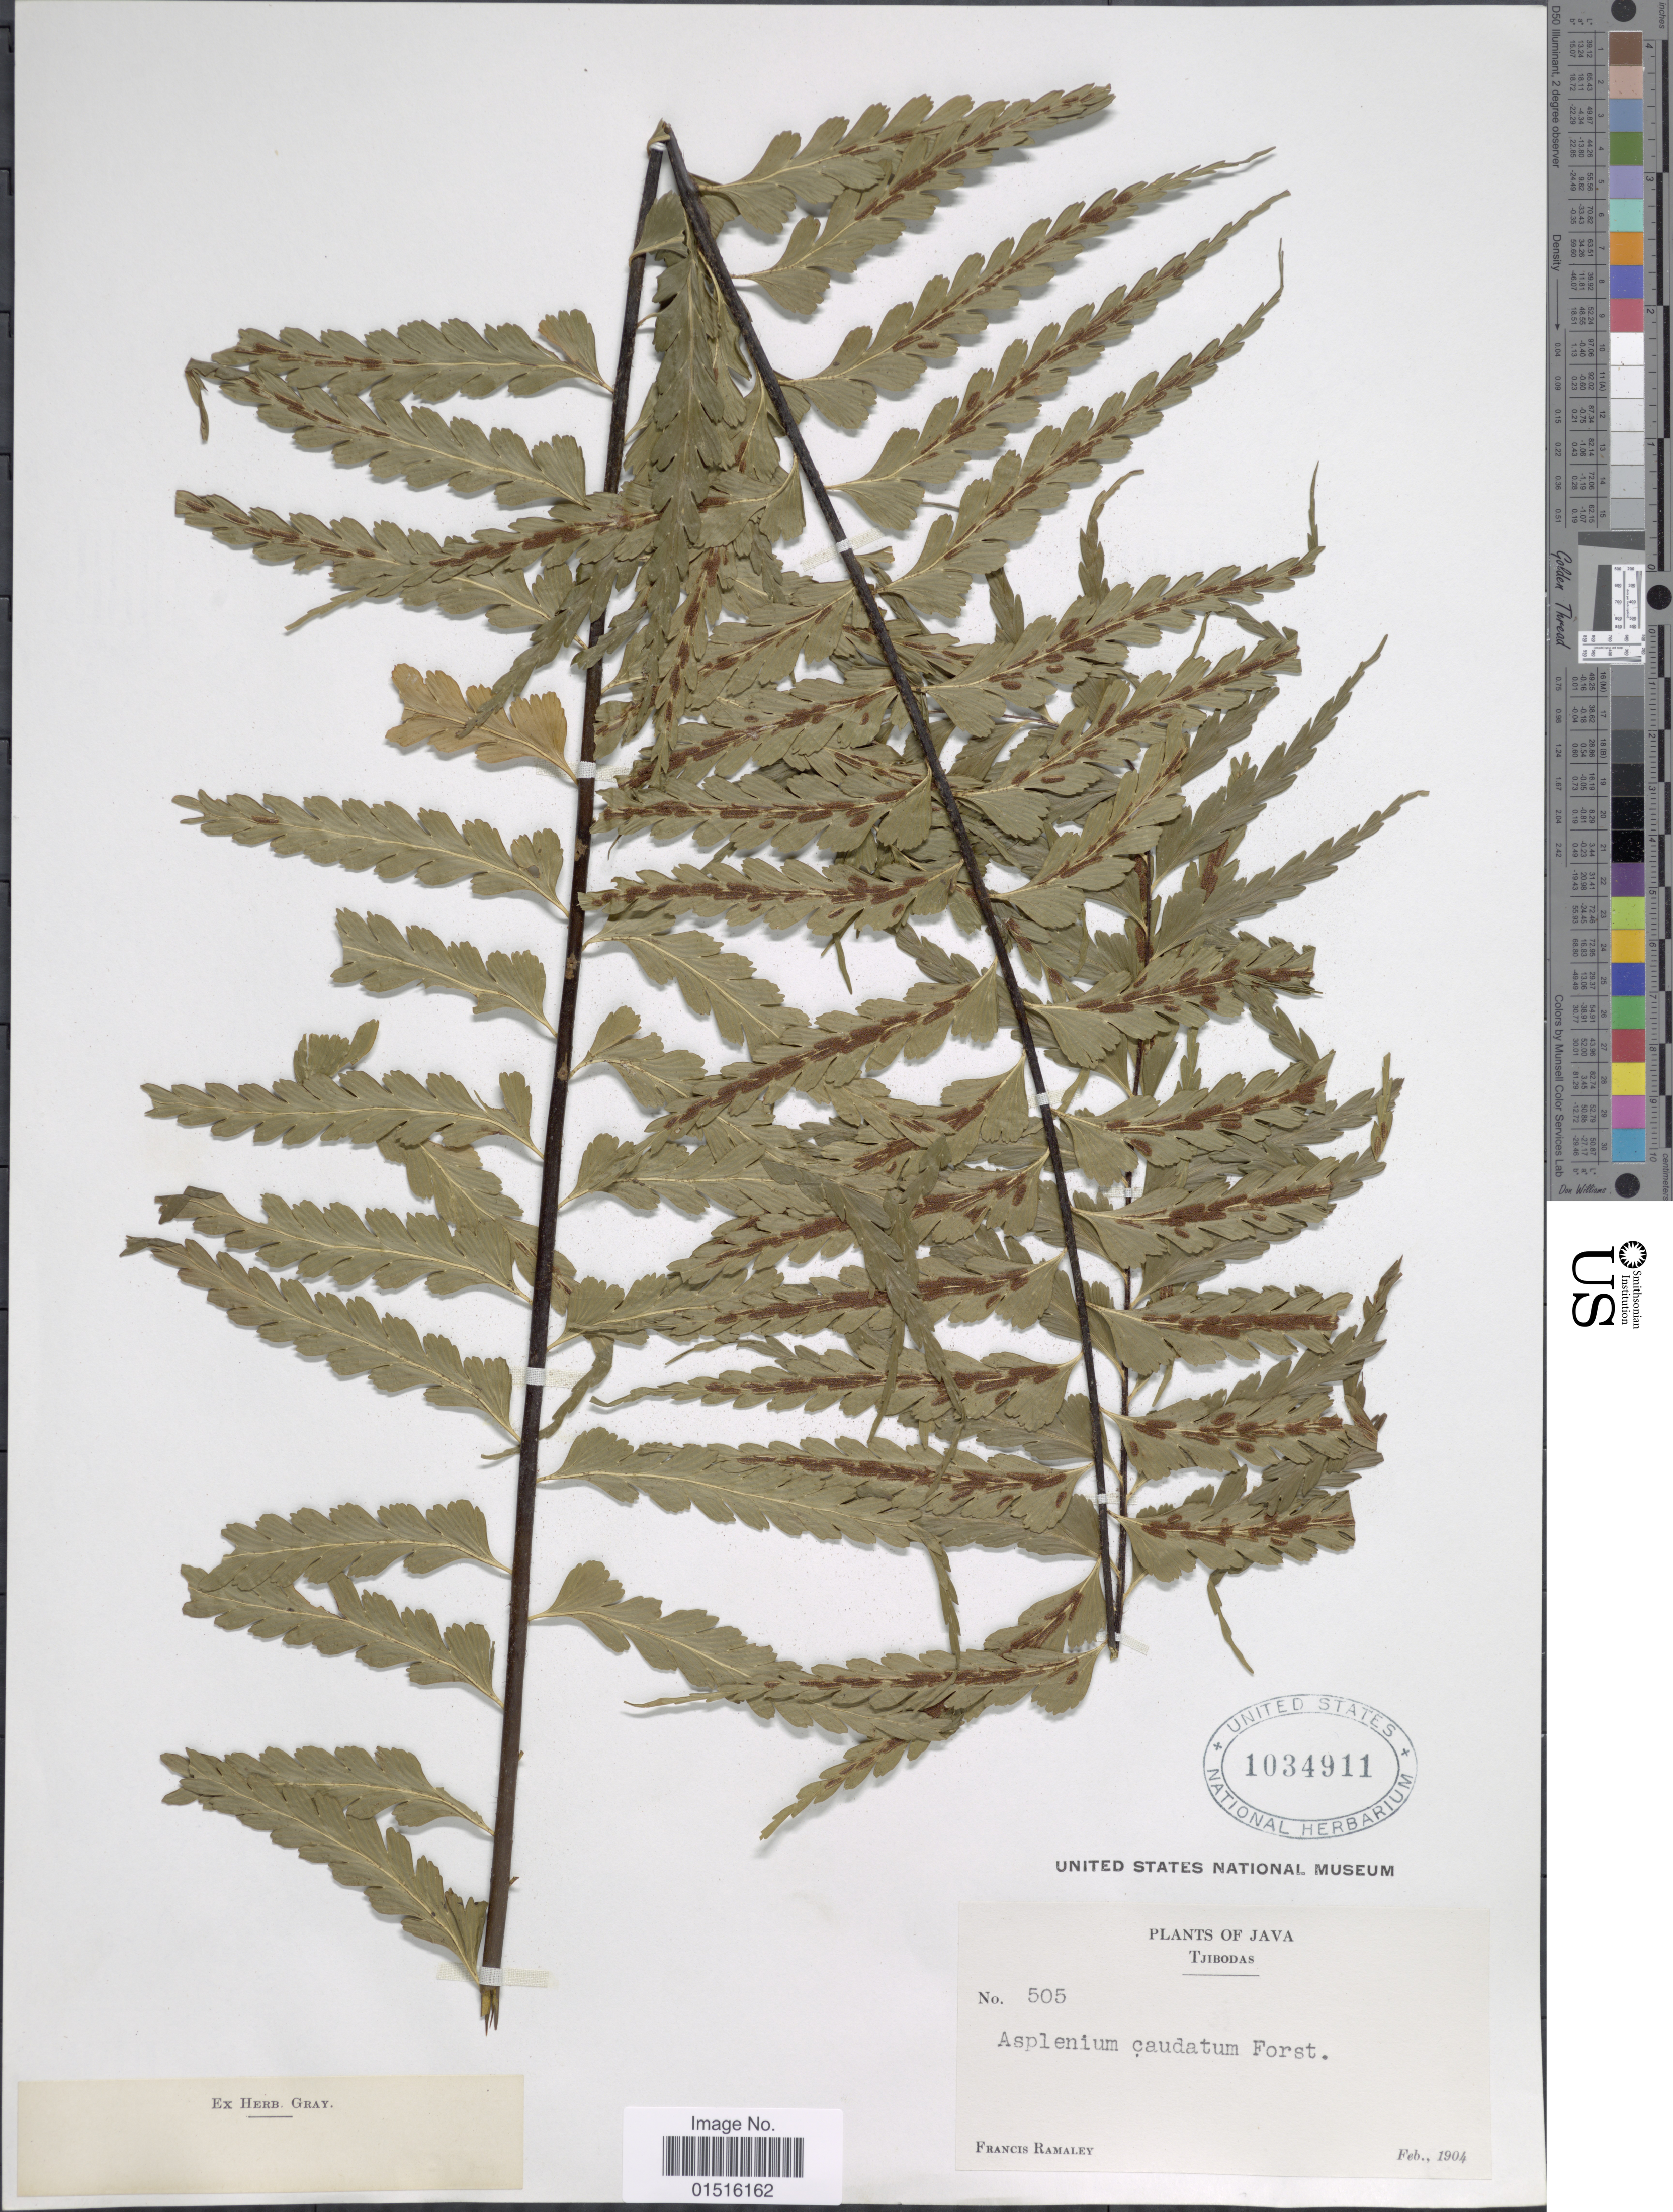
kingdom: Plantae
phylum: Tracheophyta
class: Polypodiopsida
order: Polypodiales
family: Aspleniaceae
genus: Asplenium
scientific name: Asplenium truncatum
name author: Blume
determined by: Salgado, A. E.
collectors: F. Ramaley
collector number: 505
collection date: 1904-02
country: Indonesia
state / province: Java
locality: Tjobodas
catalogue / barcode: US 1034911